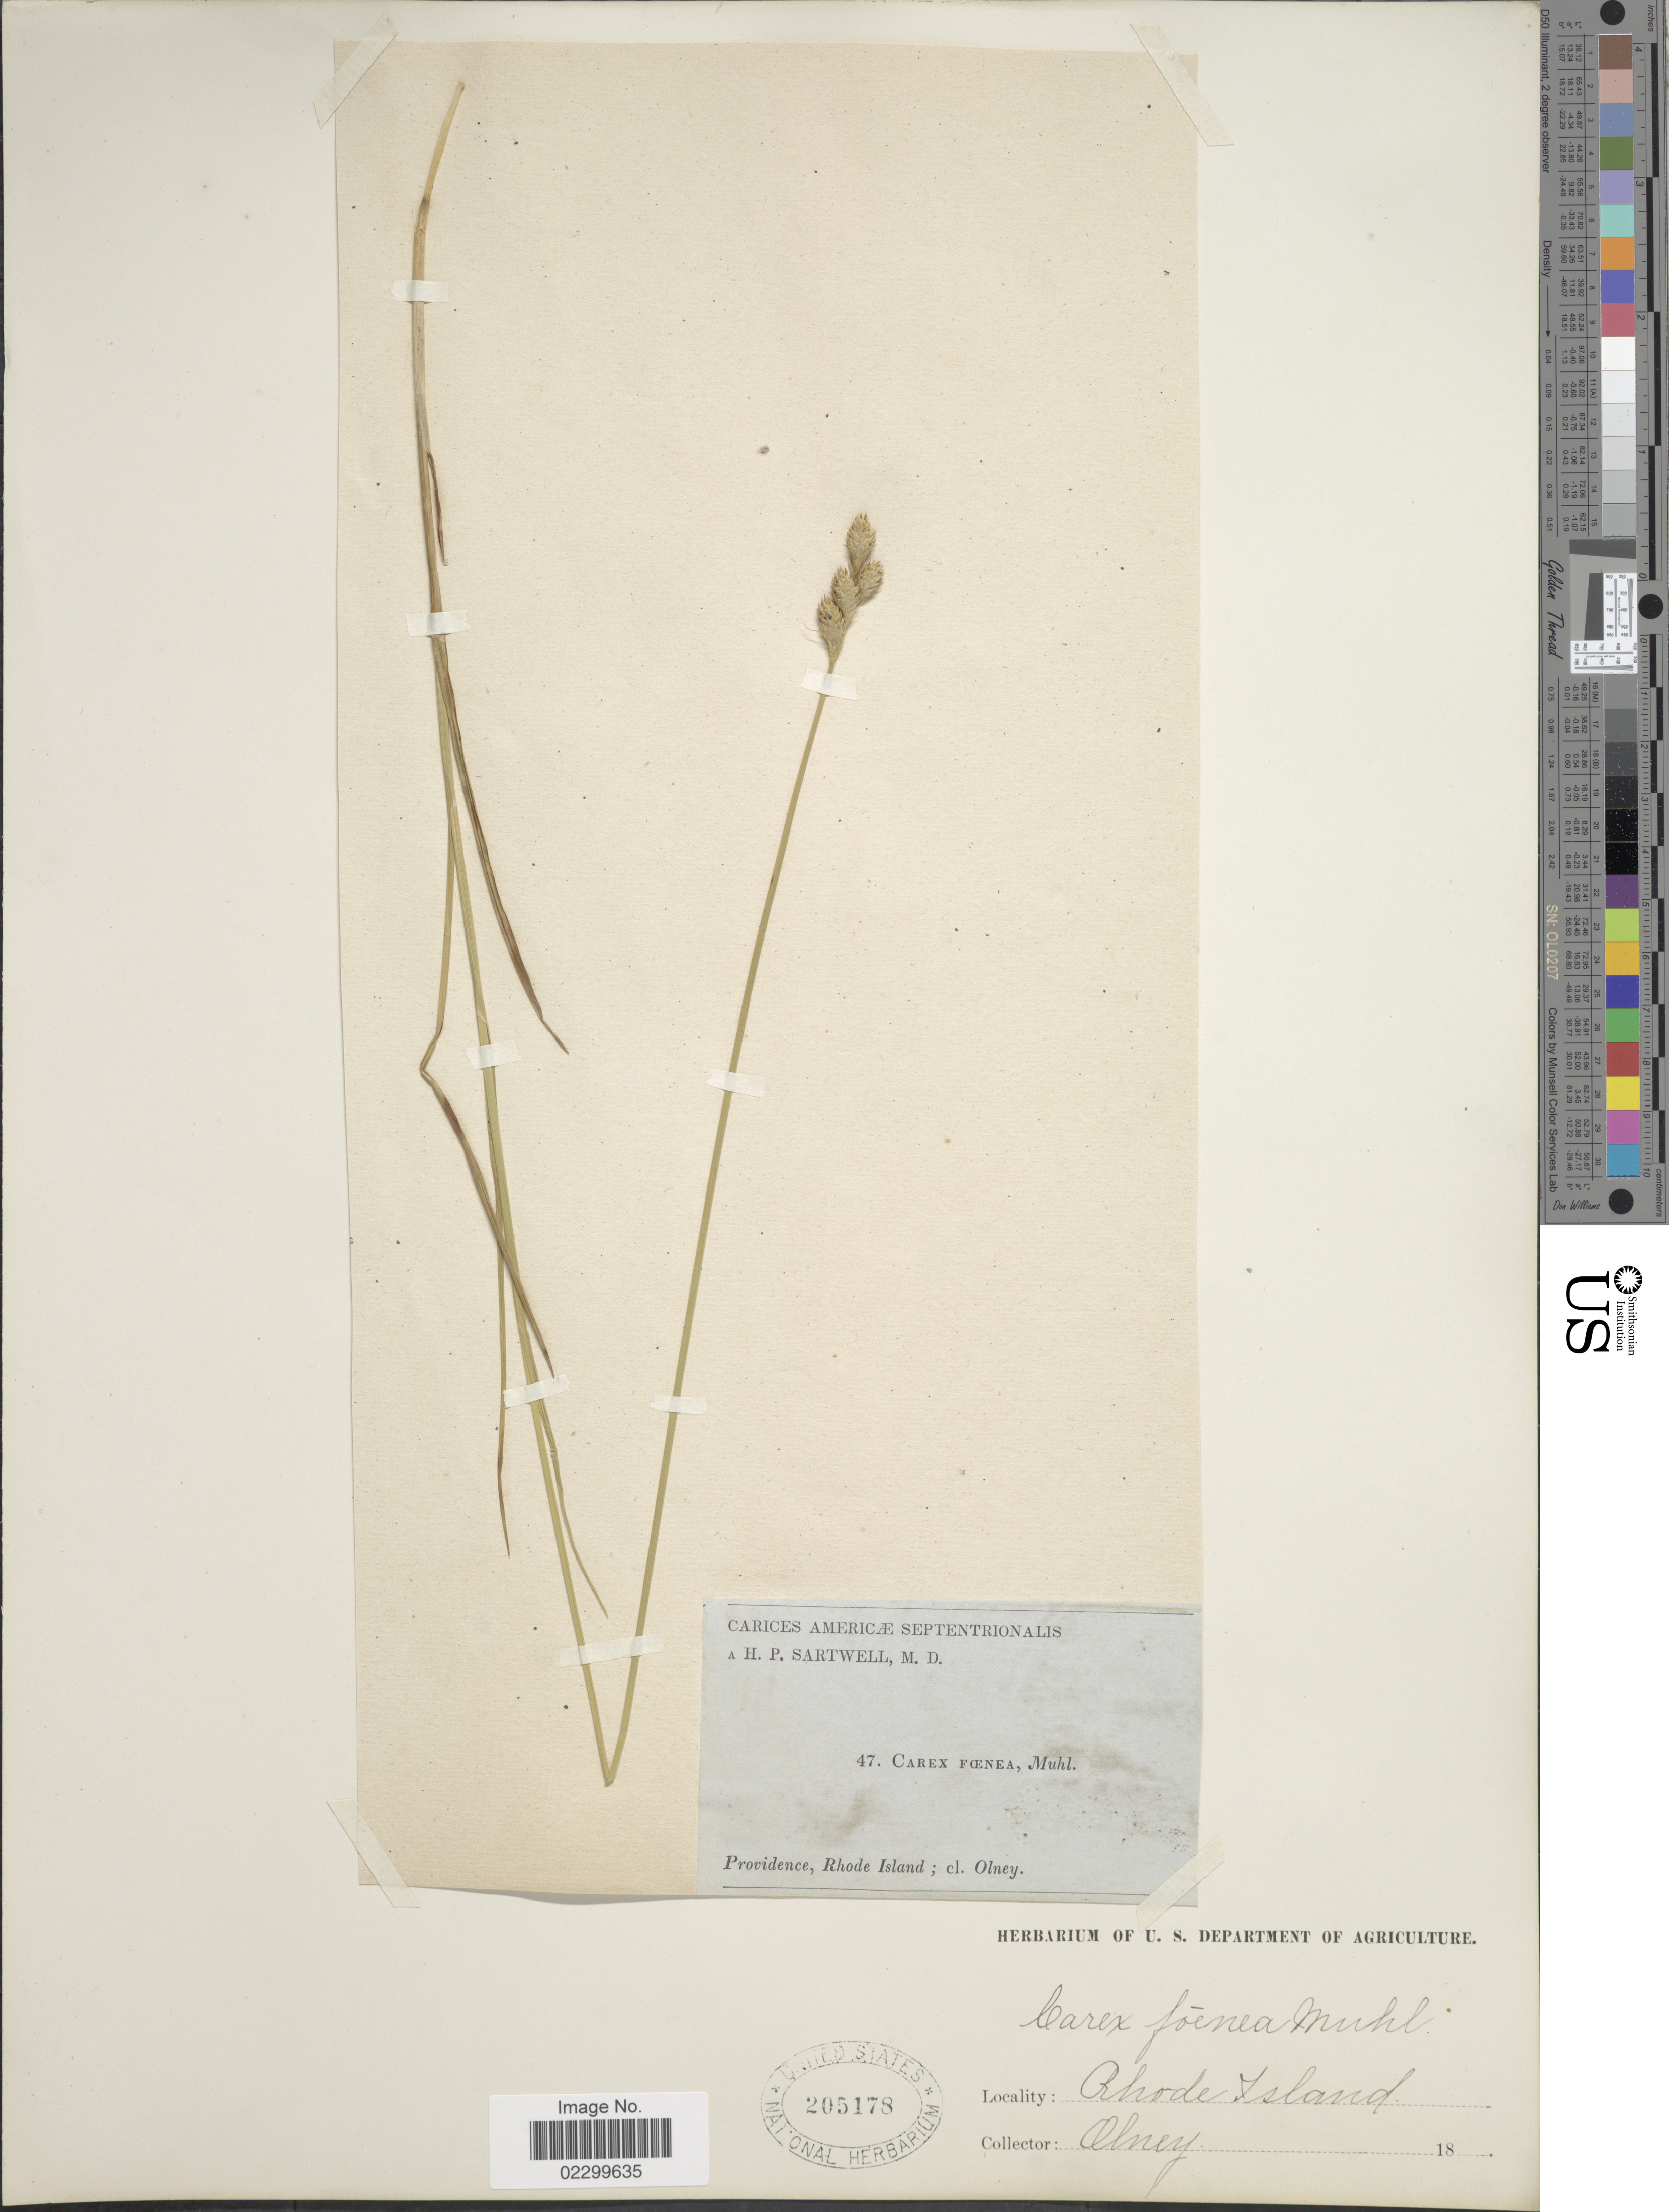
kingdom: Plantae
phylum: Tracheophyta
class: Liliopsida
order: Poales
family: Cyperaceae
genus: Carex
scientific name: Carex argyrantha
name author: Tuck. ex Boott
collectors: Olney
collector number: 47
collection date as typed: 18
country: United States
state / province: Rhode Island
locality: Providence.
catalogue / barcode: US 205178